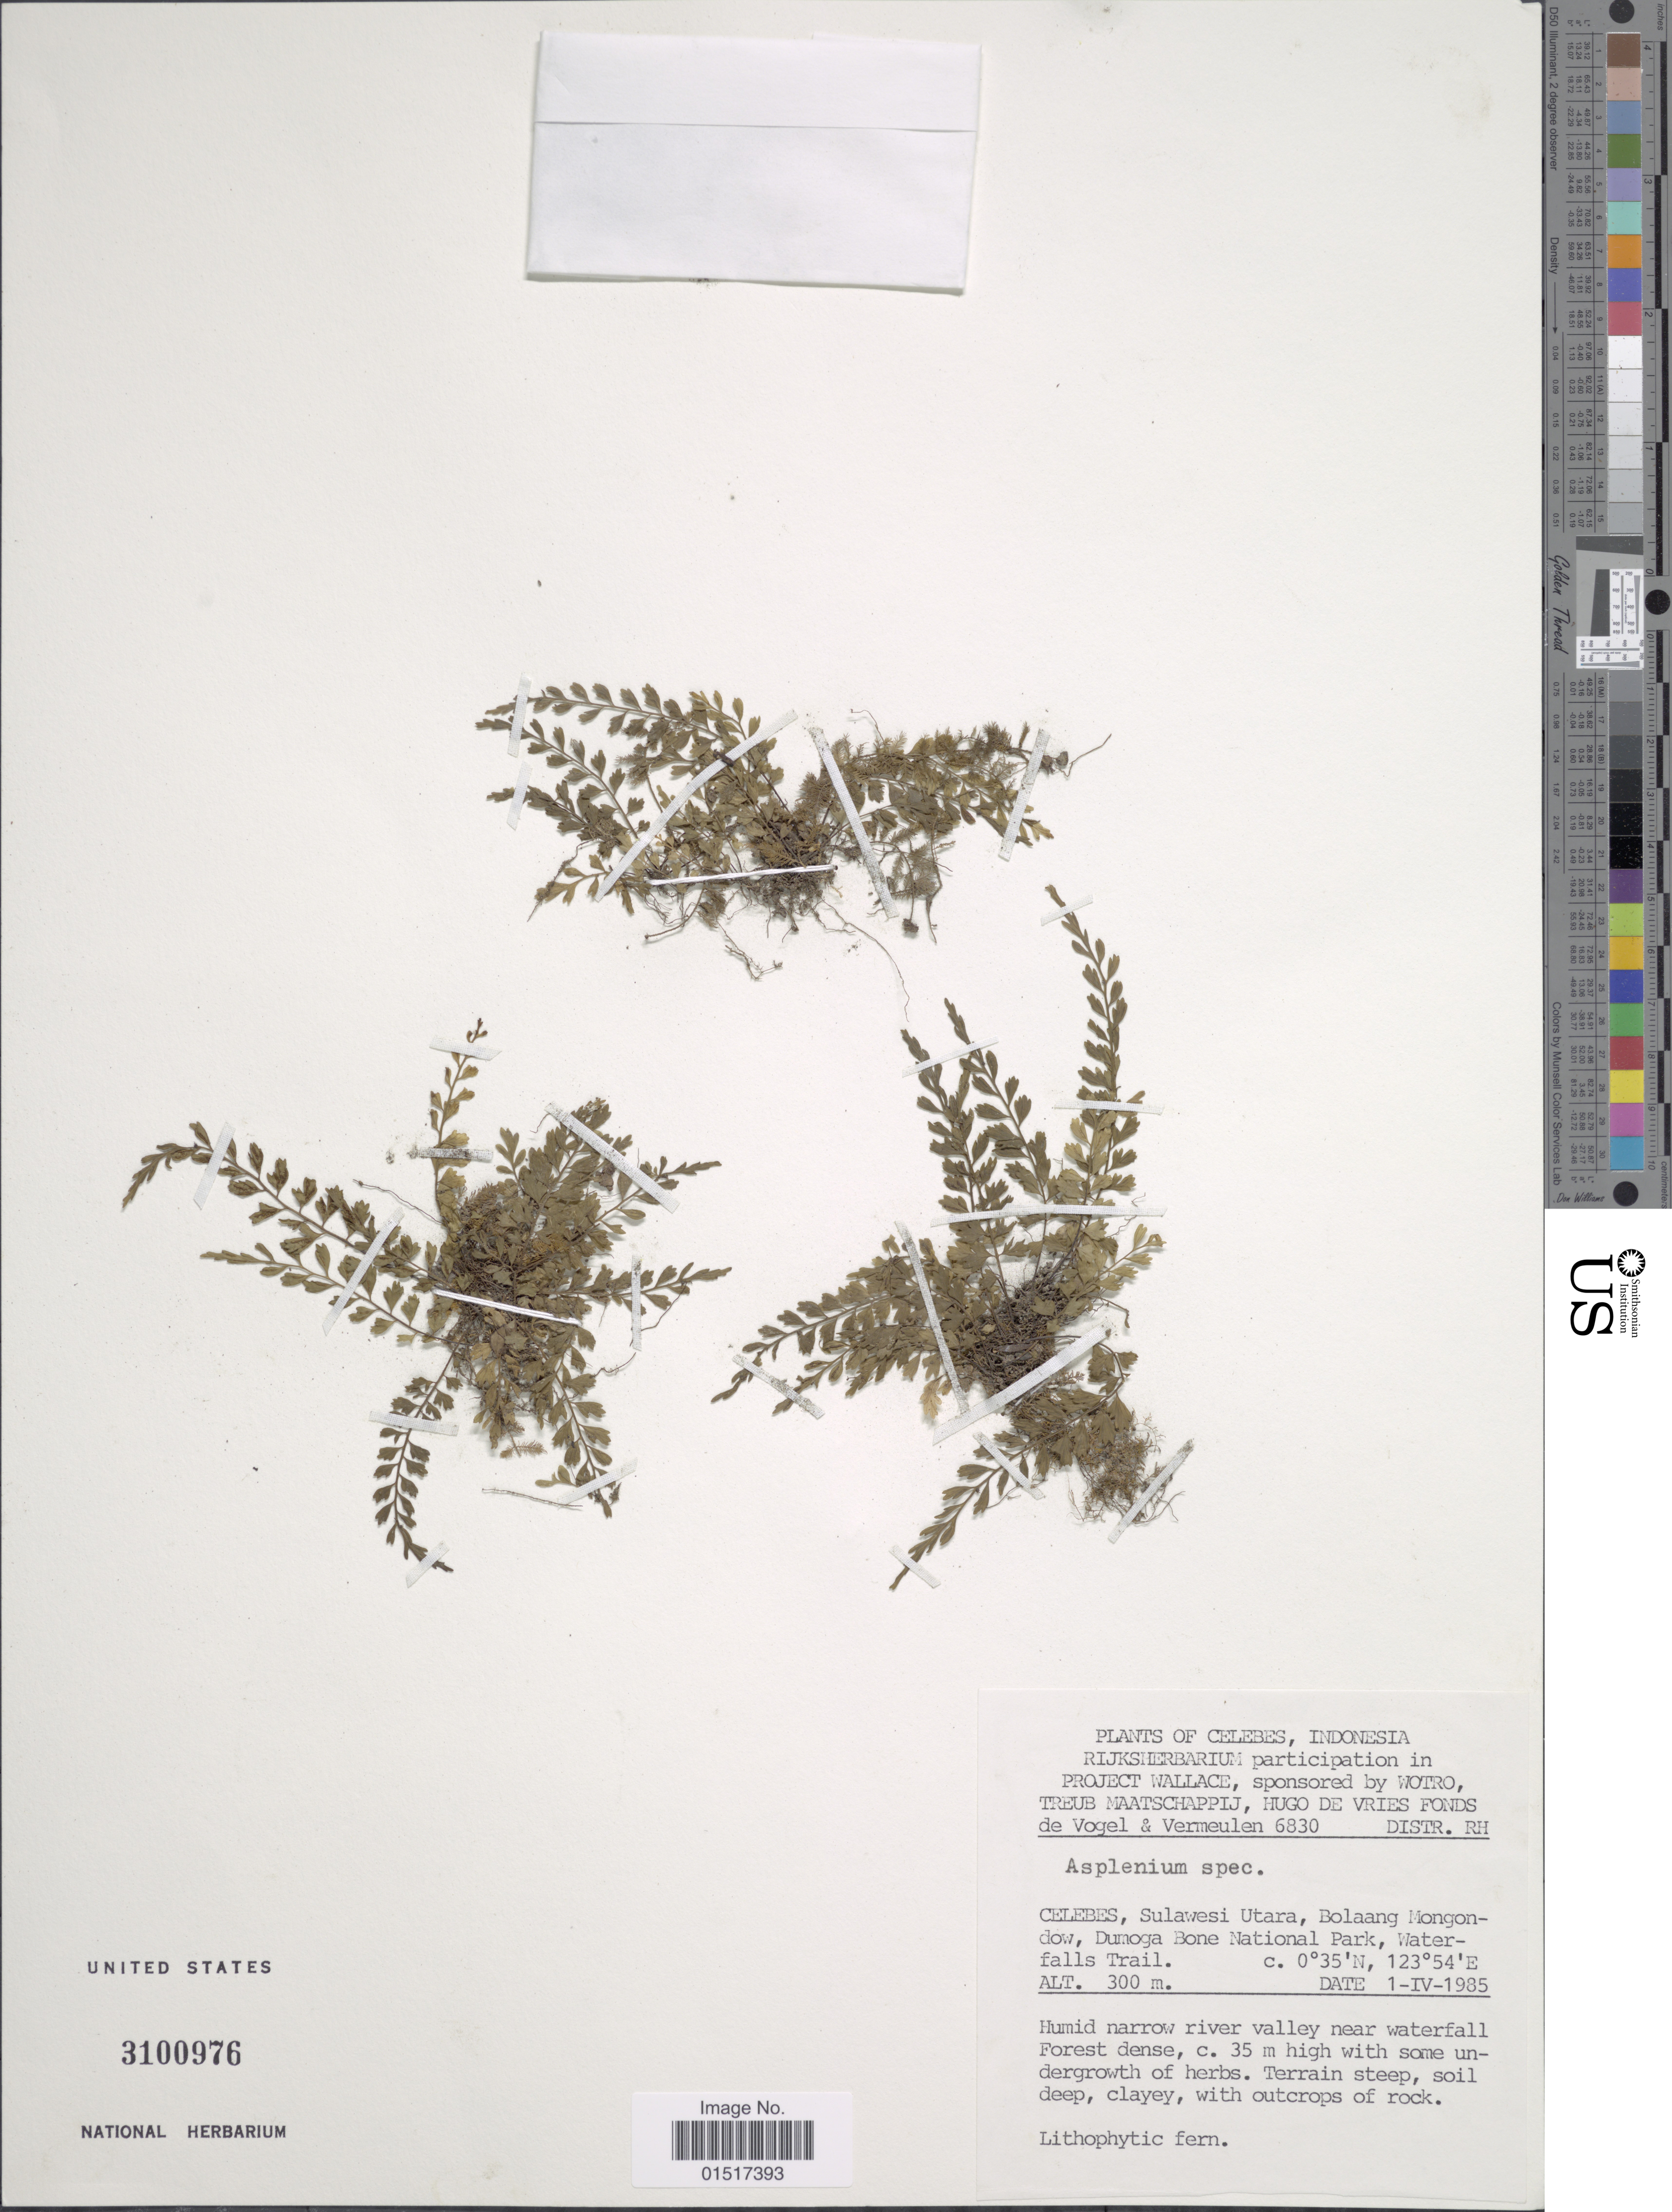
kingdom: Plantae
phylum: Tracheophyta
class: Polypodiopsida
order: Polypodiales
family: Aspleniaceae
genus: Asplenium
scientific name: Asplenium sp.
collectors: Vogel, -- & Vermeulen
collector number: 6830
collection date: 1985-04-01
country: Indonesia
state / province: Sulawesi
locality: Celebes. Sulawesi Utara, Bolaang Mongondow, Dumoga Bone National Park, Waterfalls Trail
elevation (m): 300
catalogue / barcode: US 3100976